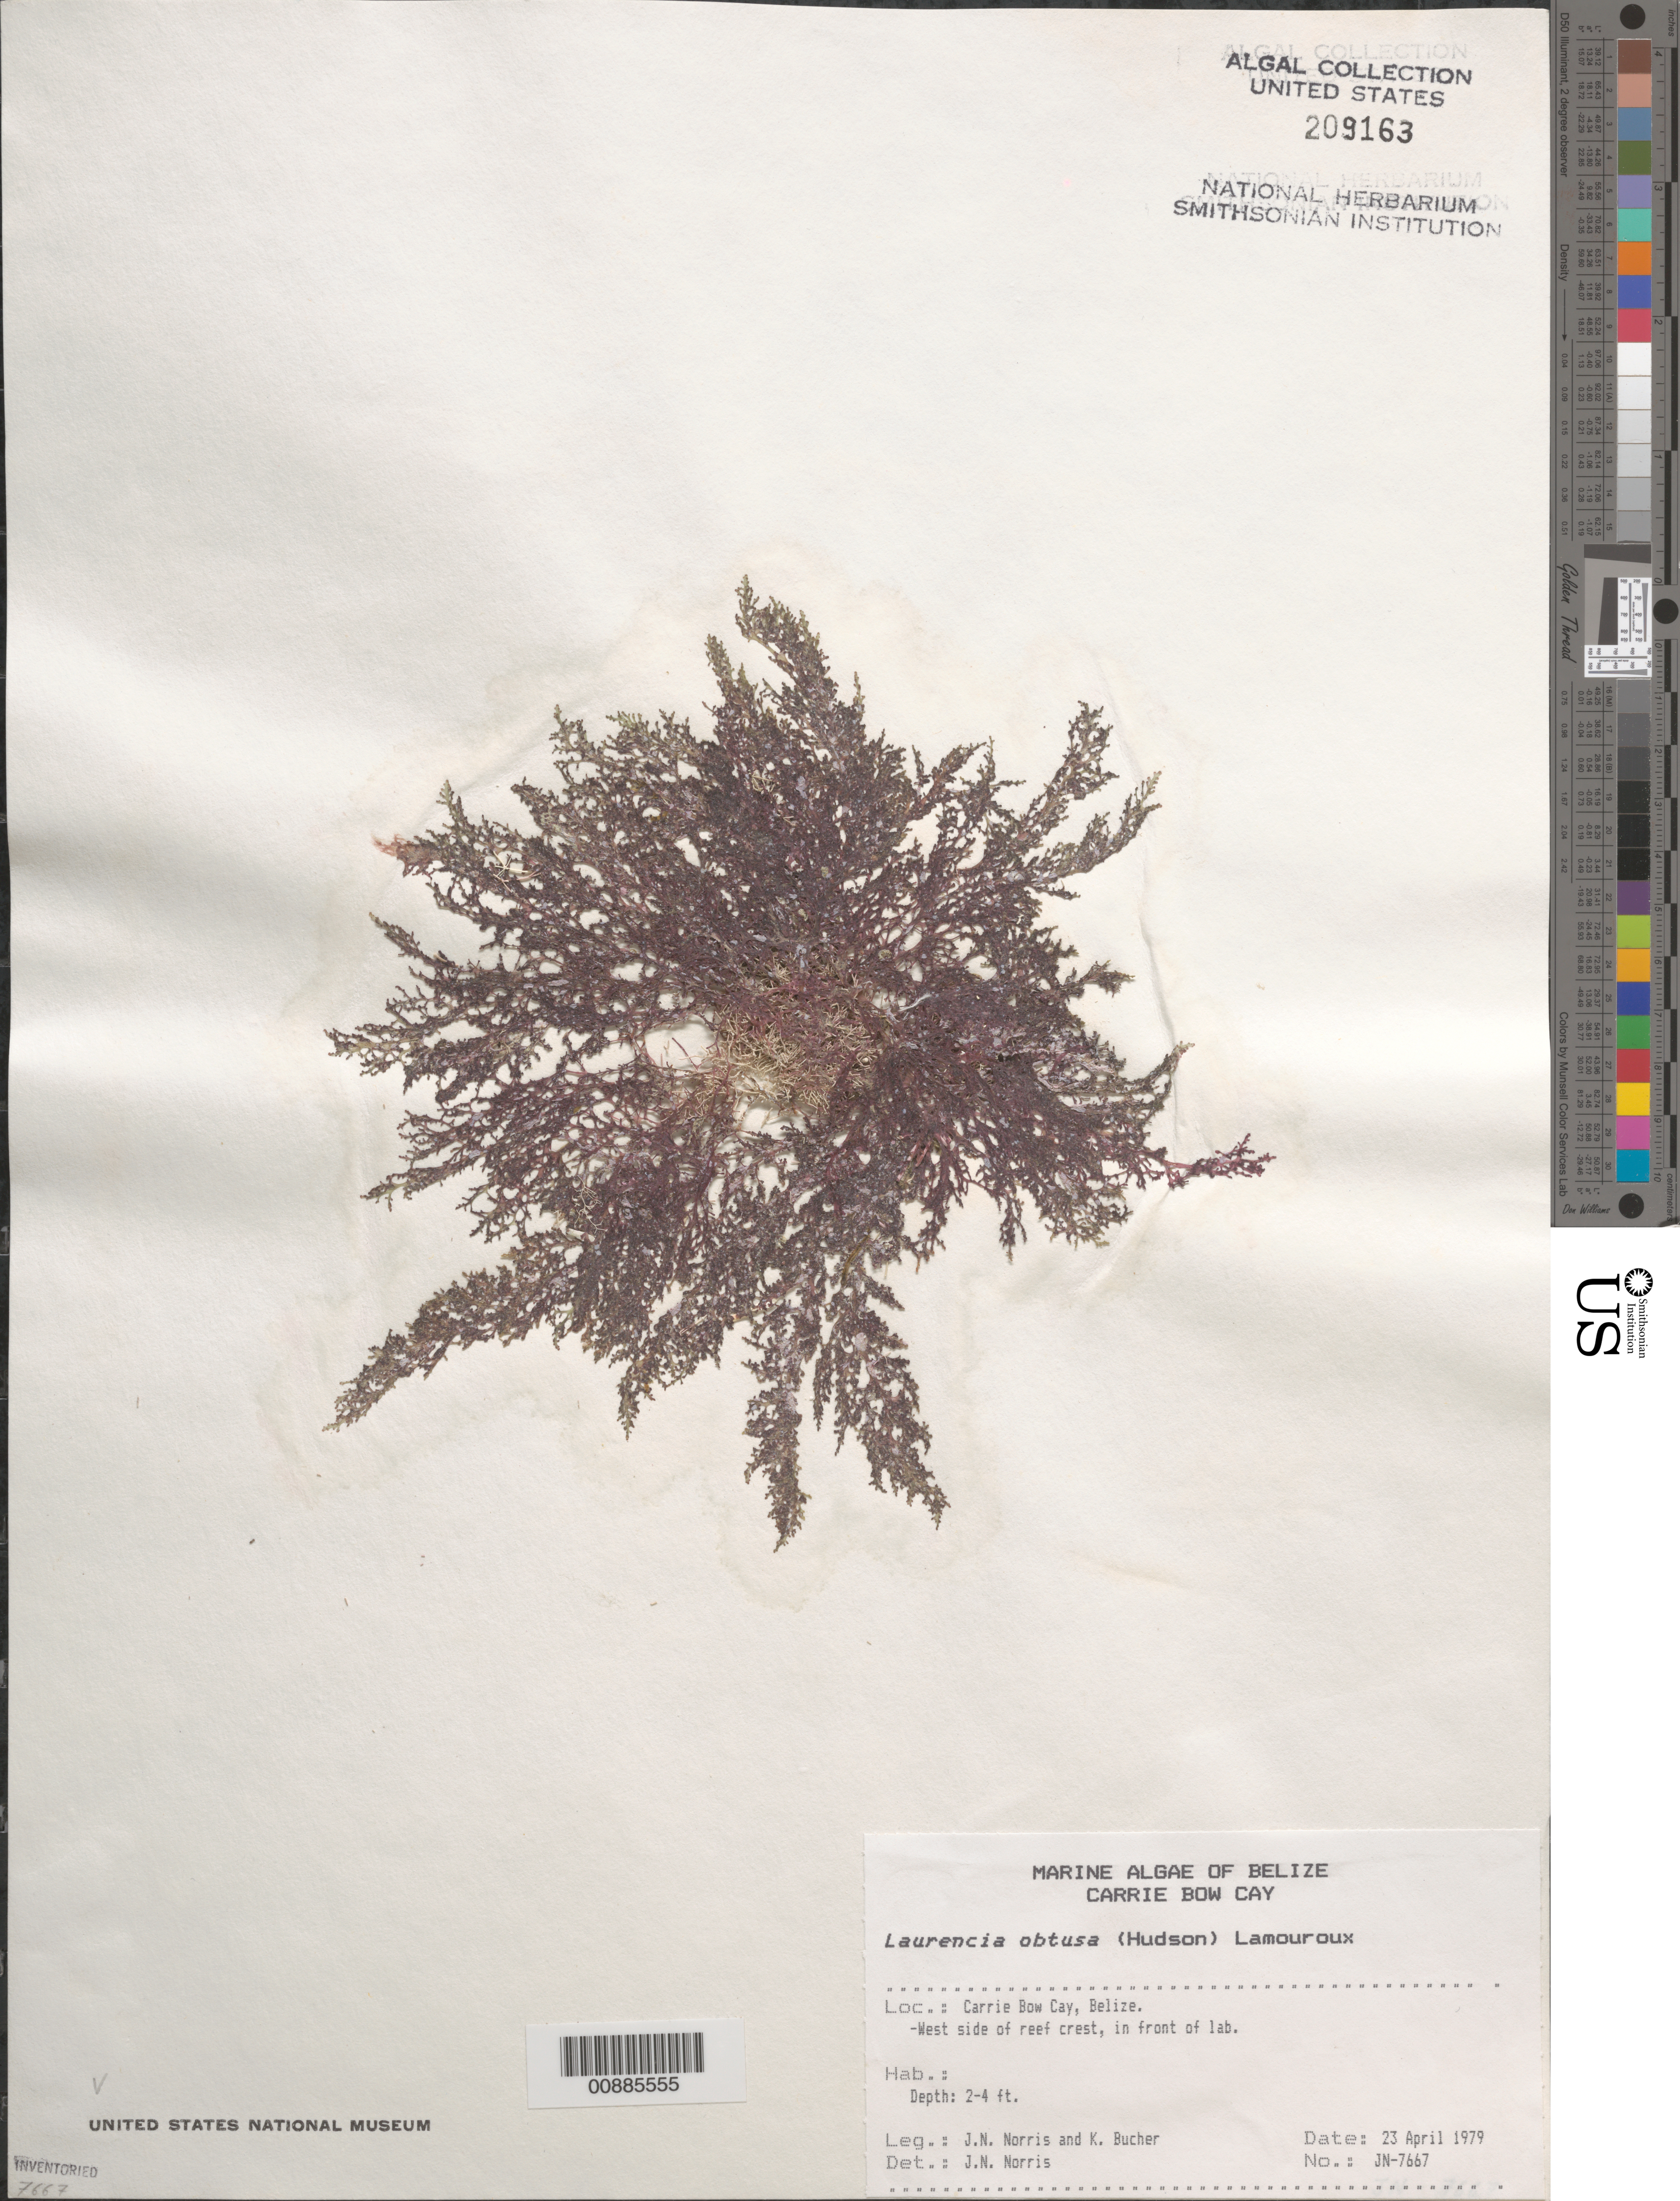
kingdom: Plantae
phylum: Rhodophyta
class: Florideophyceae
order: Ceramiales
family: Rhodomelaceae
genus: Laurencia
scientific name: Laurencia obtusa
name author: (Huds.) J.V.Lamouroux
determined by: Norris, James N.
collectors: J. N. Norris & K. E. Bucher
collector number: JN-7667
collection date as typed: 23 Apr 1979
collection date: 1979-04-23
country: Belize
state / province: Stann Creek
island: Carrie Bow Cay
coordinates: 16 48'N, 88 05'W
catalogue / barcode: US 209163